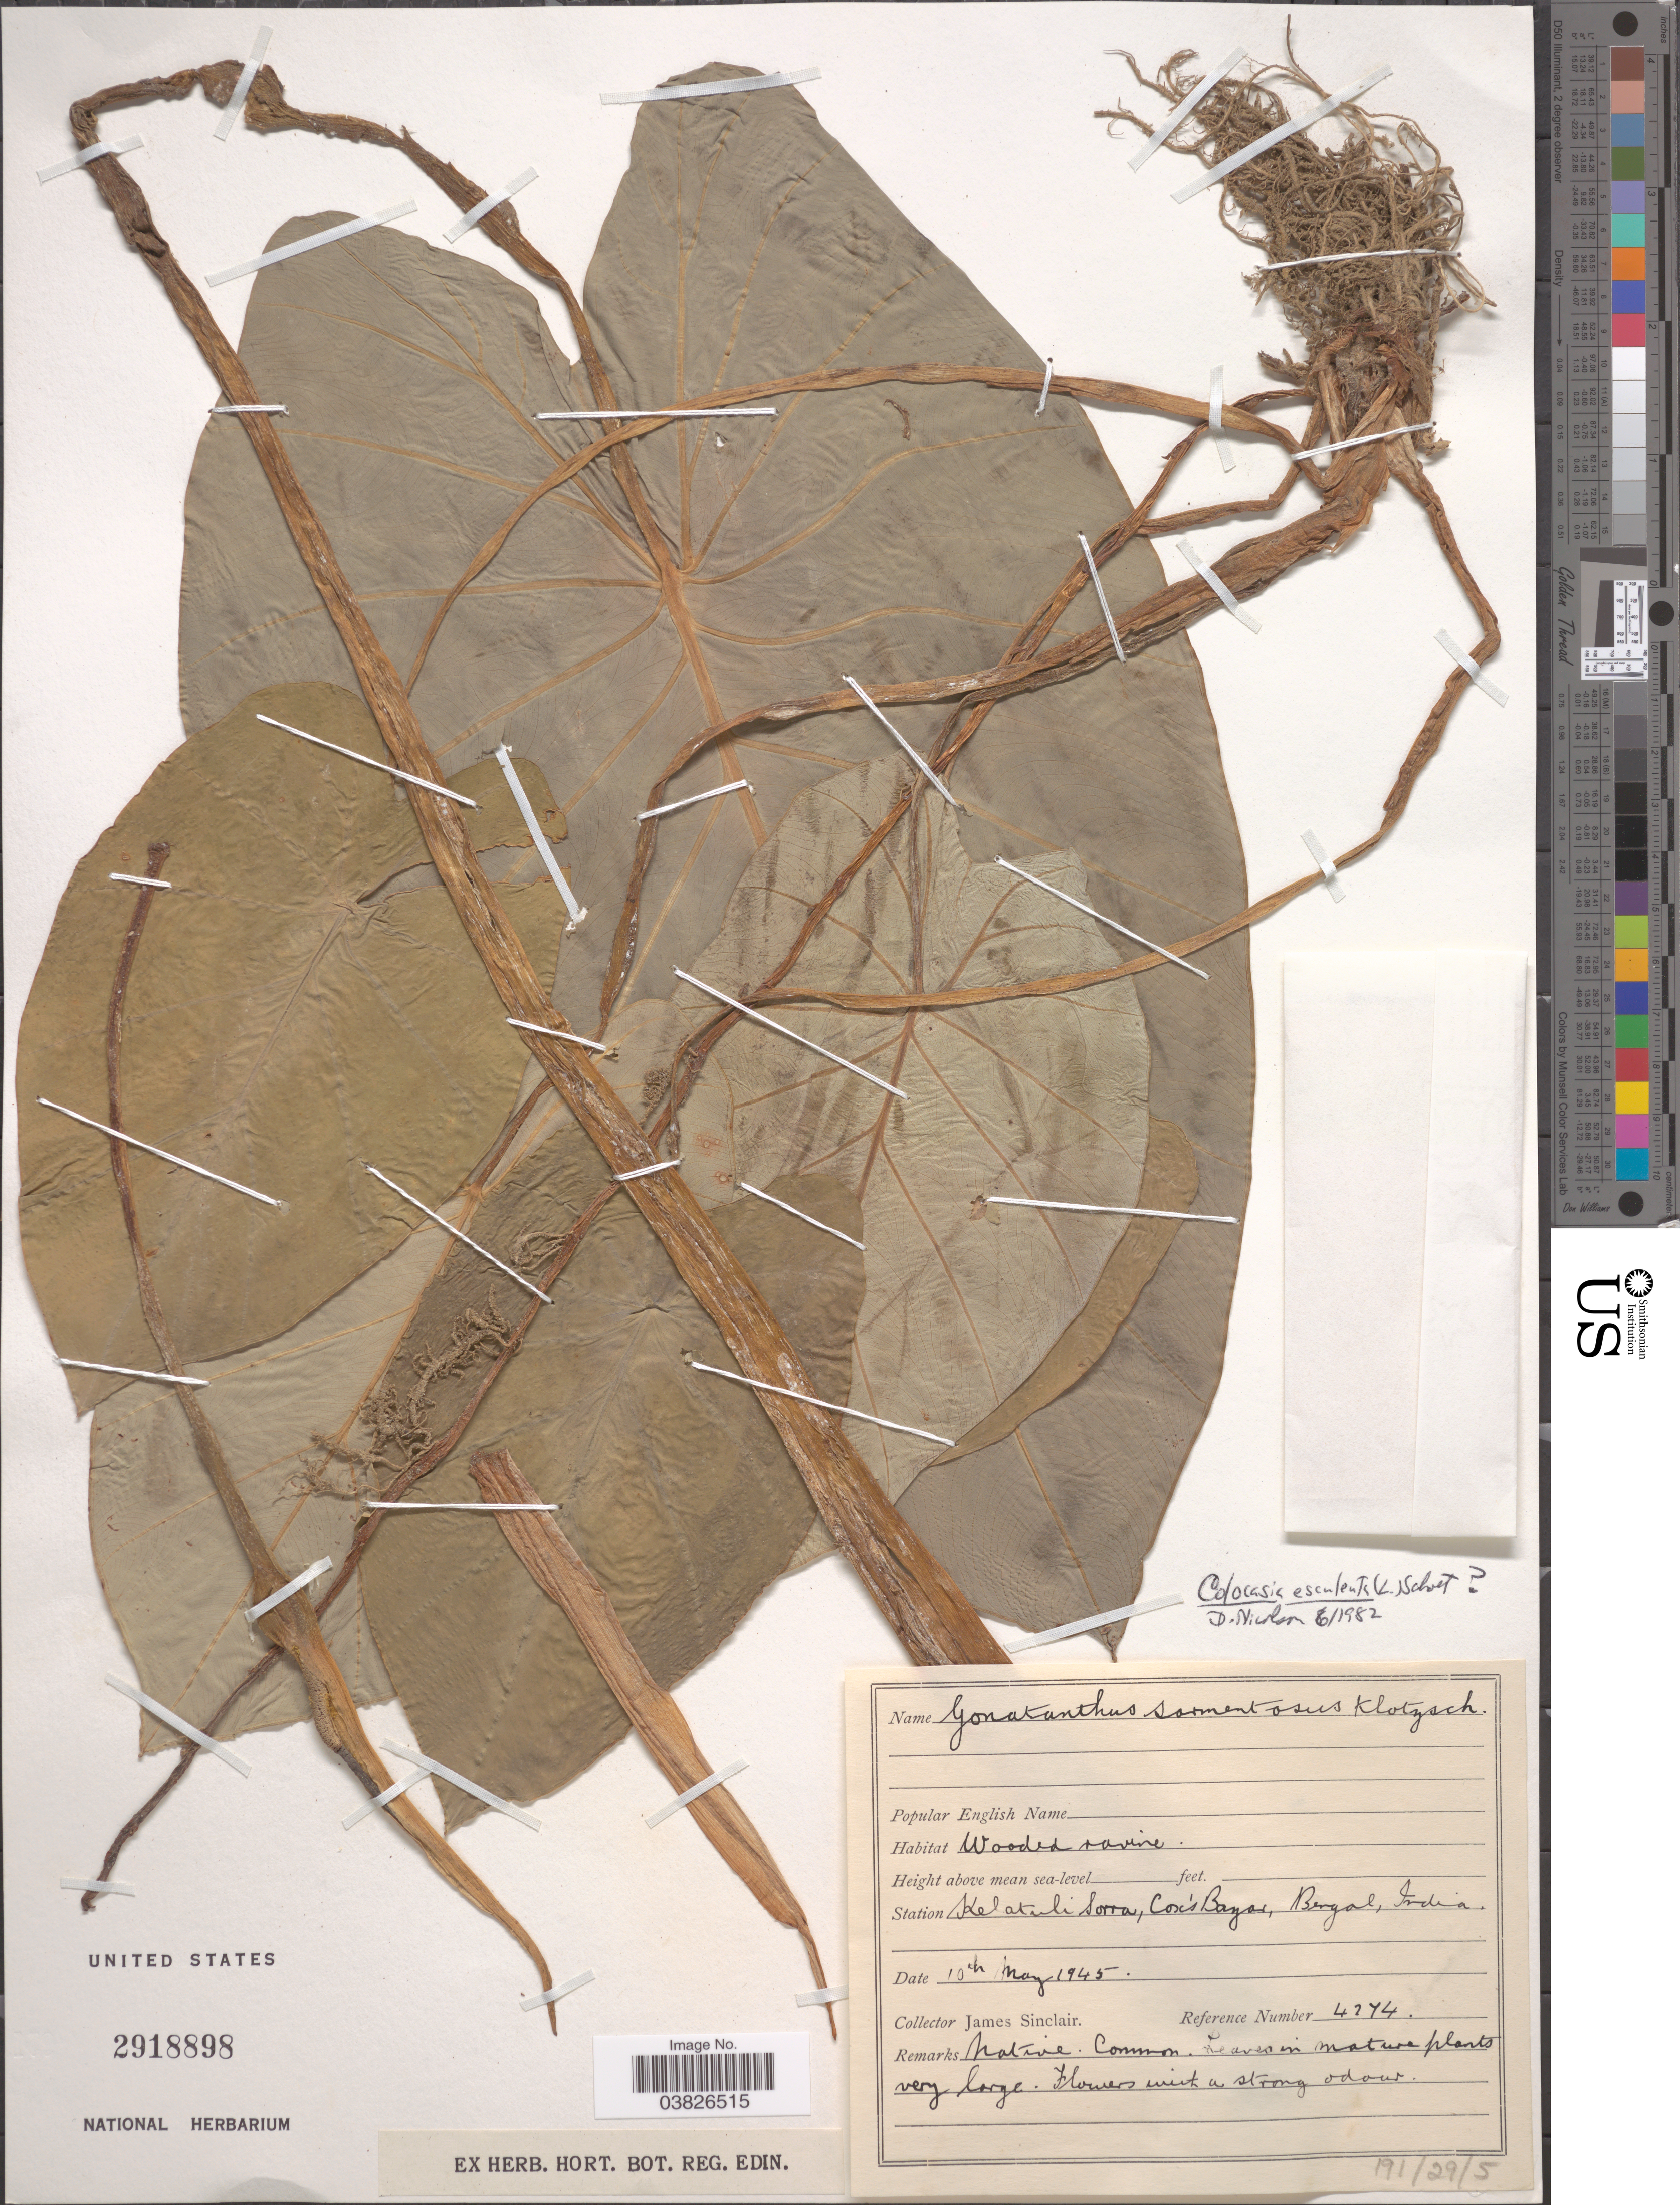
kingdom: Plantae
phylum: Tracheophyta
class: Liliopsida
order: Alismatales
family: Araceae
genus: Colocasia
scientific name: Colocasia esculenta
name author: (L.) Schott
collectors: J. Sinclair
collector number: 4274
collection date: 1945-05-10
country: Bangladesh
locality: Station Kelatuli Sorra, Cox's Bazar, Bengal.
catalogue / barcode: US 2918898